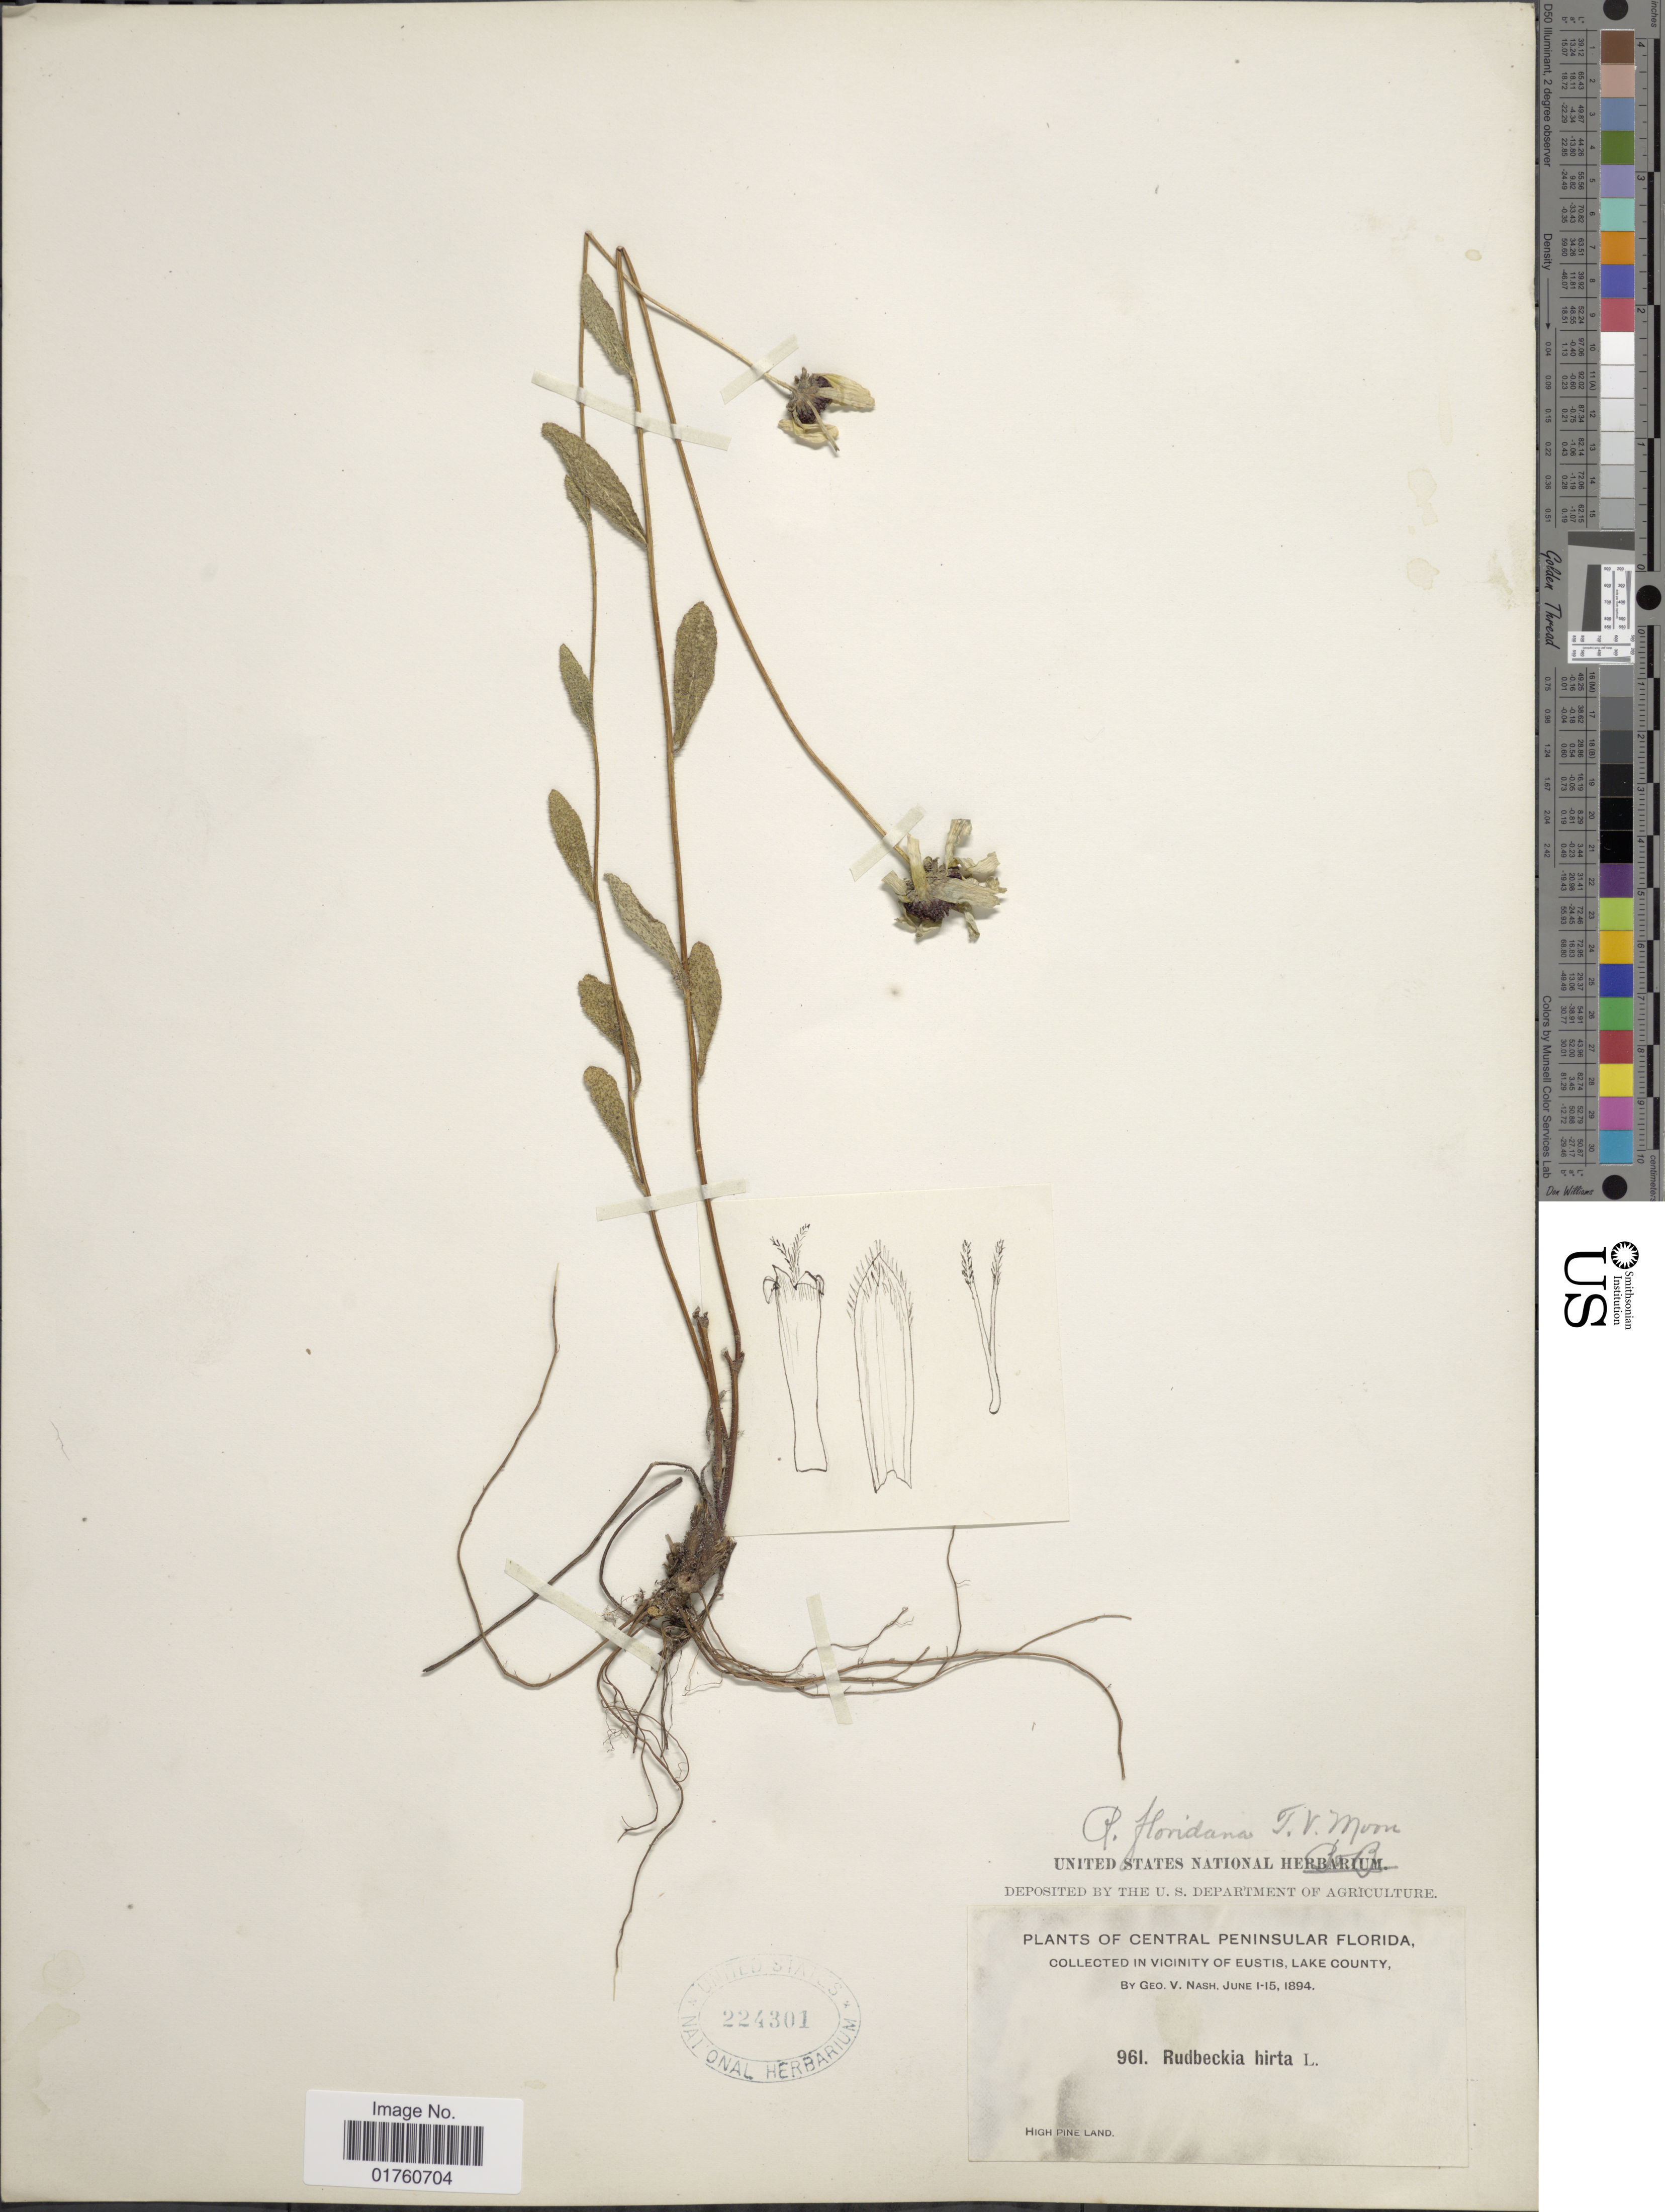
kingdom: Plantae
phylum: Tracheophyta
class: Magnoliopsida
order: Asterales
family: Asteraceae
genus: Rudbeckia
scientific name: Rudbeckia floridana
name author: T.V. Moore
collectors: G. V. Nash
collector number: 961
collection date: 1894-06-01/1894-06-15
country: United States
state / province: Florida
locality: Central Peninsular Florida, in Vicinity of Eustis, Lake County, High Pine Land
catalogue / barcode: US 224301